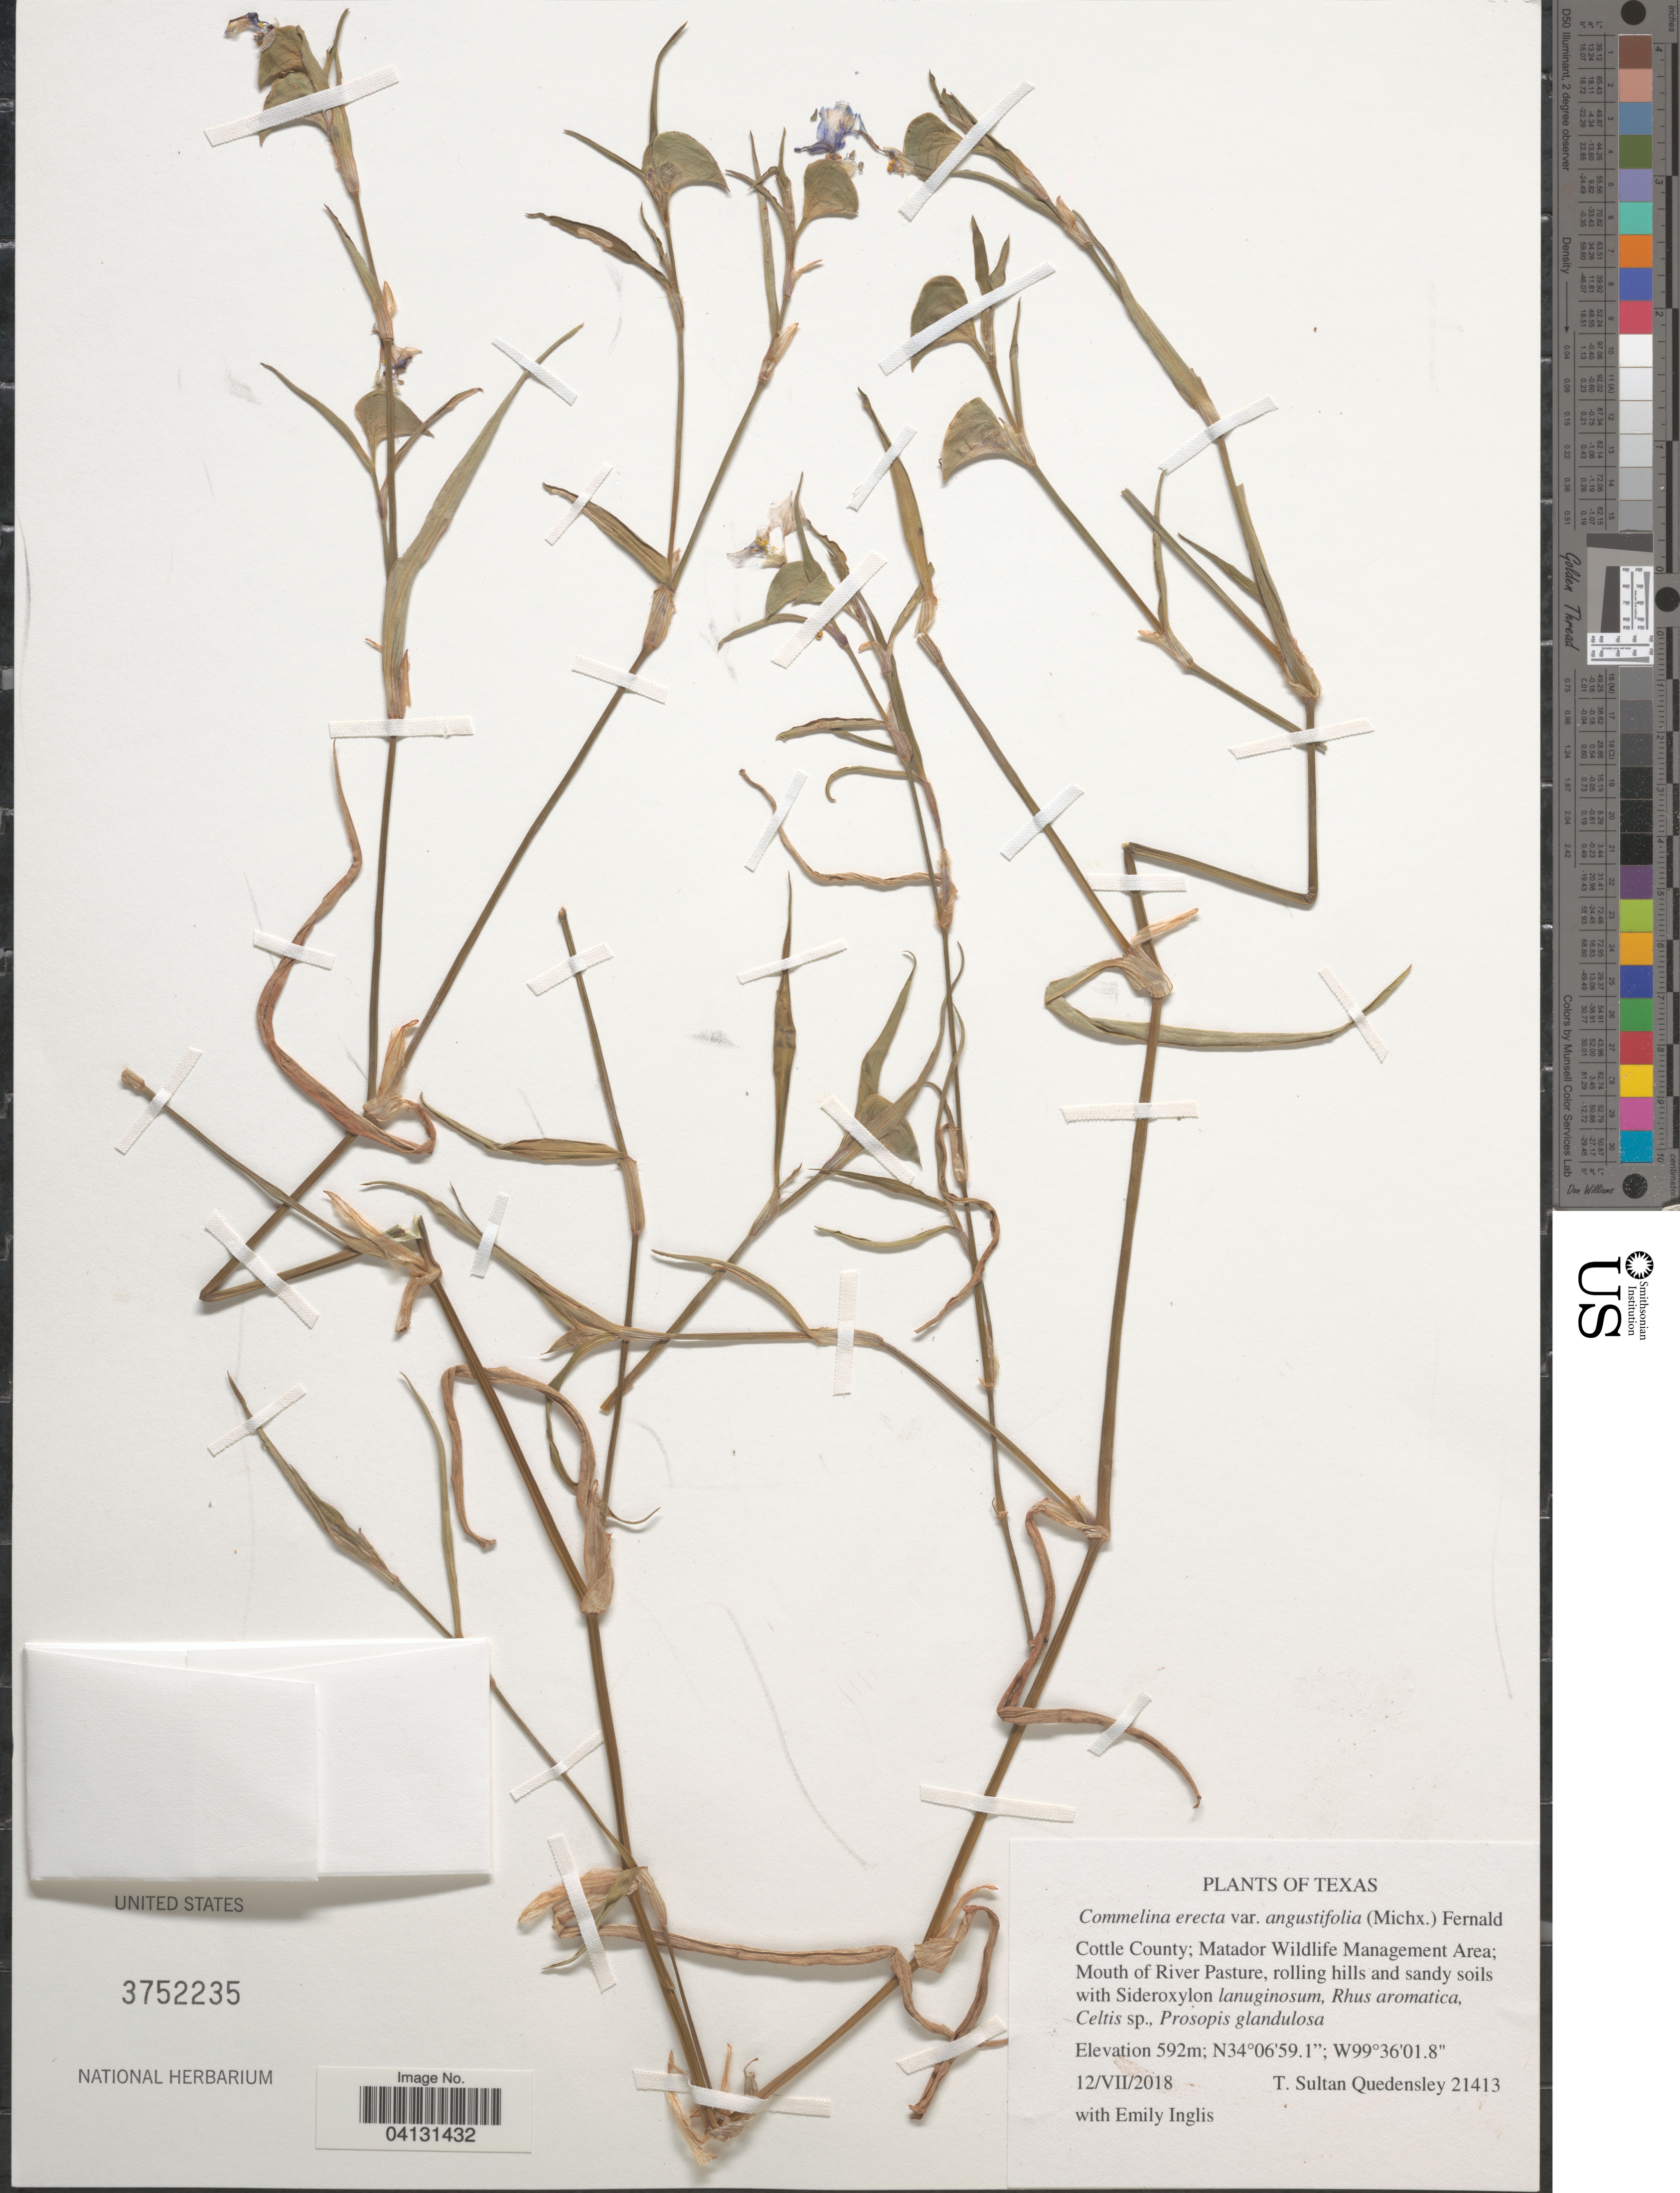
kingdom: Plantae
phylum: Tracheophyta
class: Liliopsida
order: Commelinales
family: Commelinaceae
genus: Commelina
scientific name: Commelina erecta var. angustifolia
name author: (Michx.) Fernald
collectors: T. S. Quedensley & E. Inglis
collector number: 21413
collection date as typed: Transcribed d/m/y: 12/7/2018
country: United States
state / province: Texas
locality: Cottle County; Matador Wildlife Management Area; Mouth of River Pasture.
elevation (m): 592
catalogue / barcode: US 3752235